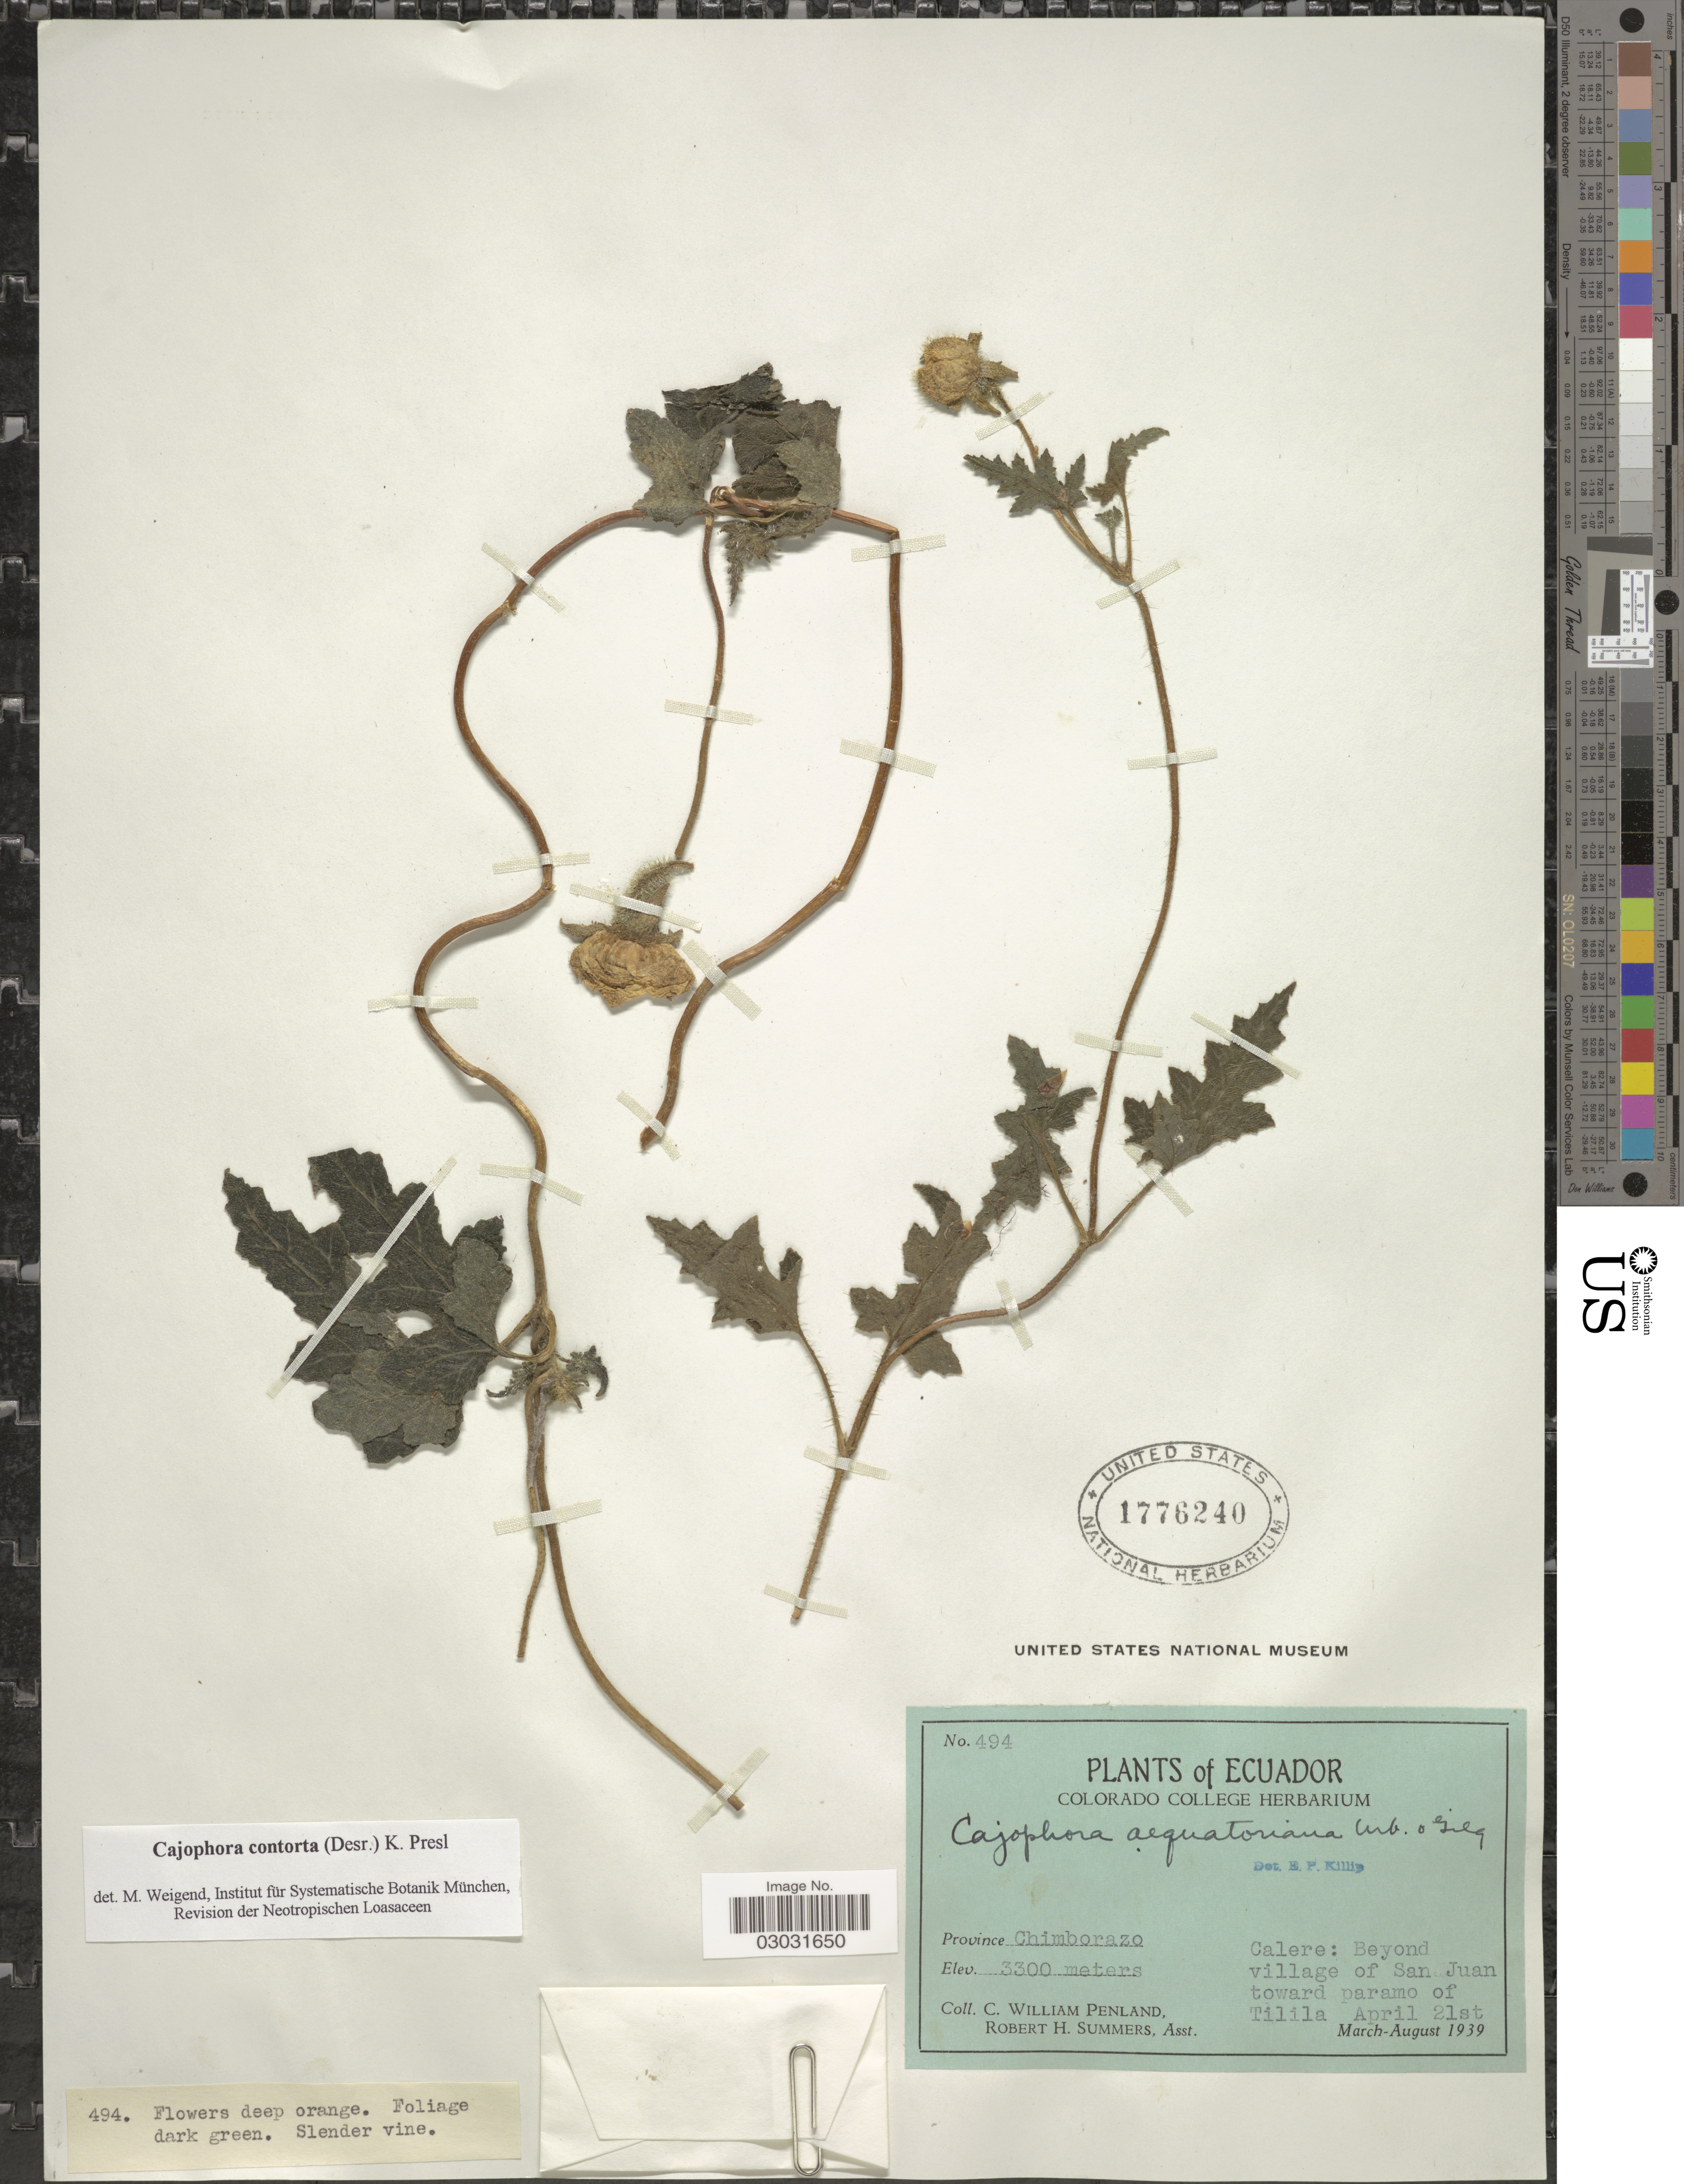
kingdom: Plantae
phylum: Tracheophyta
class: Magnoliopsida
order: Cornales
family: Loasaceae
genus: Caiophora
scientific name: Caiophora contorta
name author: (Desr.) C. Presl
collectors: C. W. Penland & R. Summers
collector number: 494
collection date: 1939-04-21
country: Ecuador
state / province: Chimborazo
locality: Calere: Beyond village of San Juan toward paramo of Tilila.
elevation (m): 3300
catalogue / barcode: US 1776240